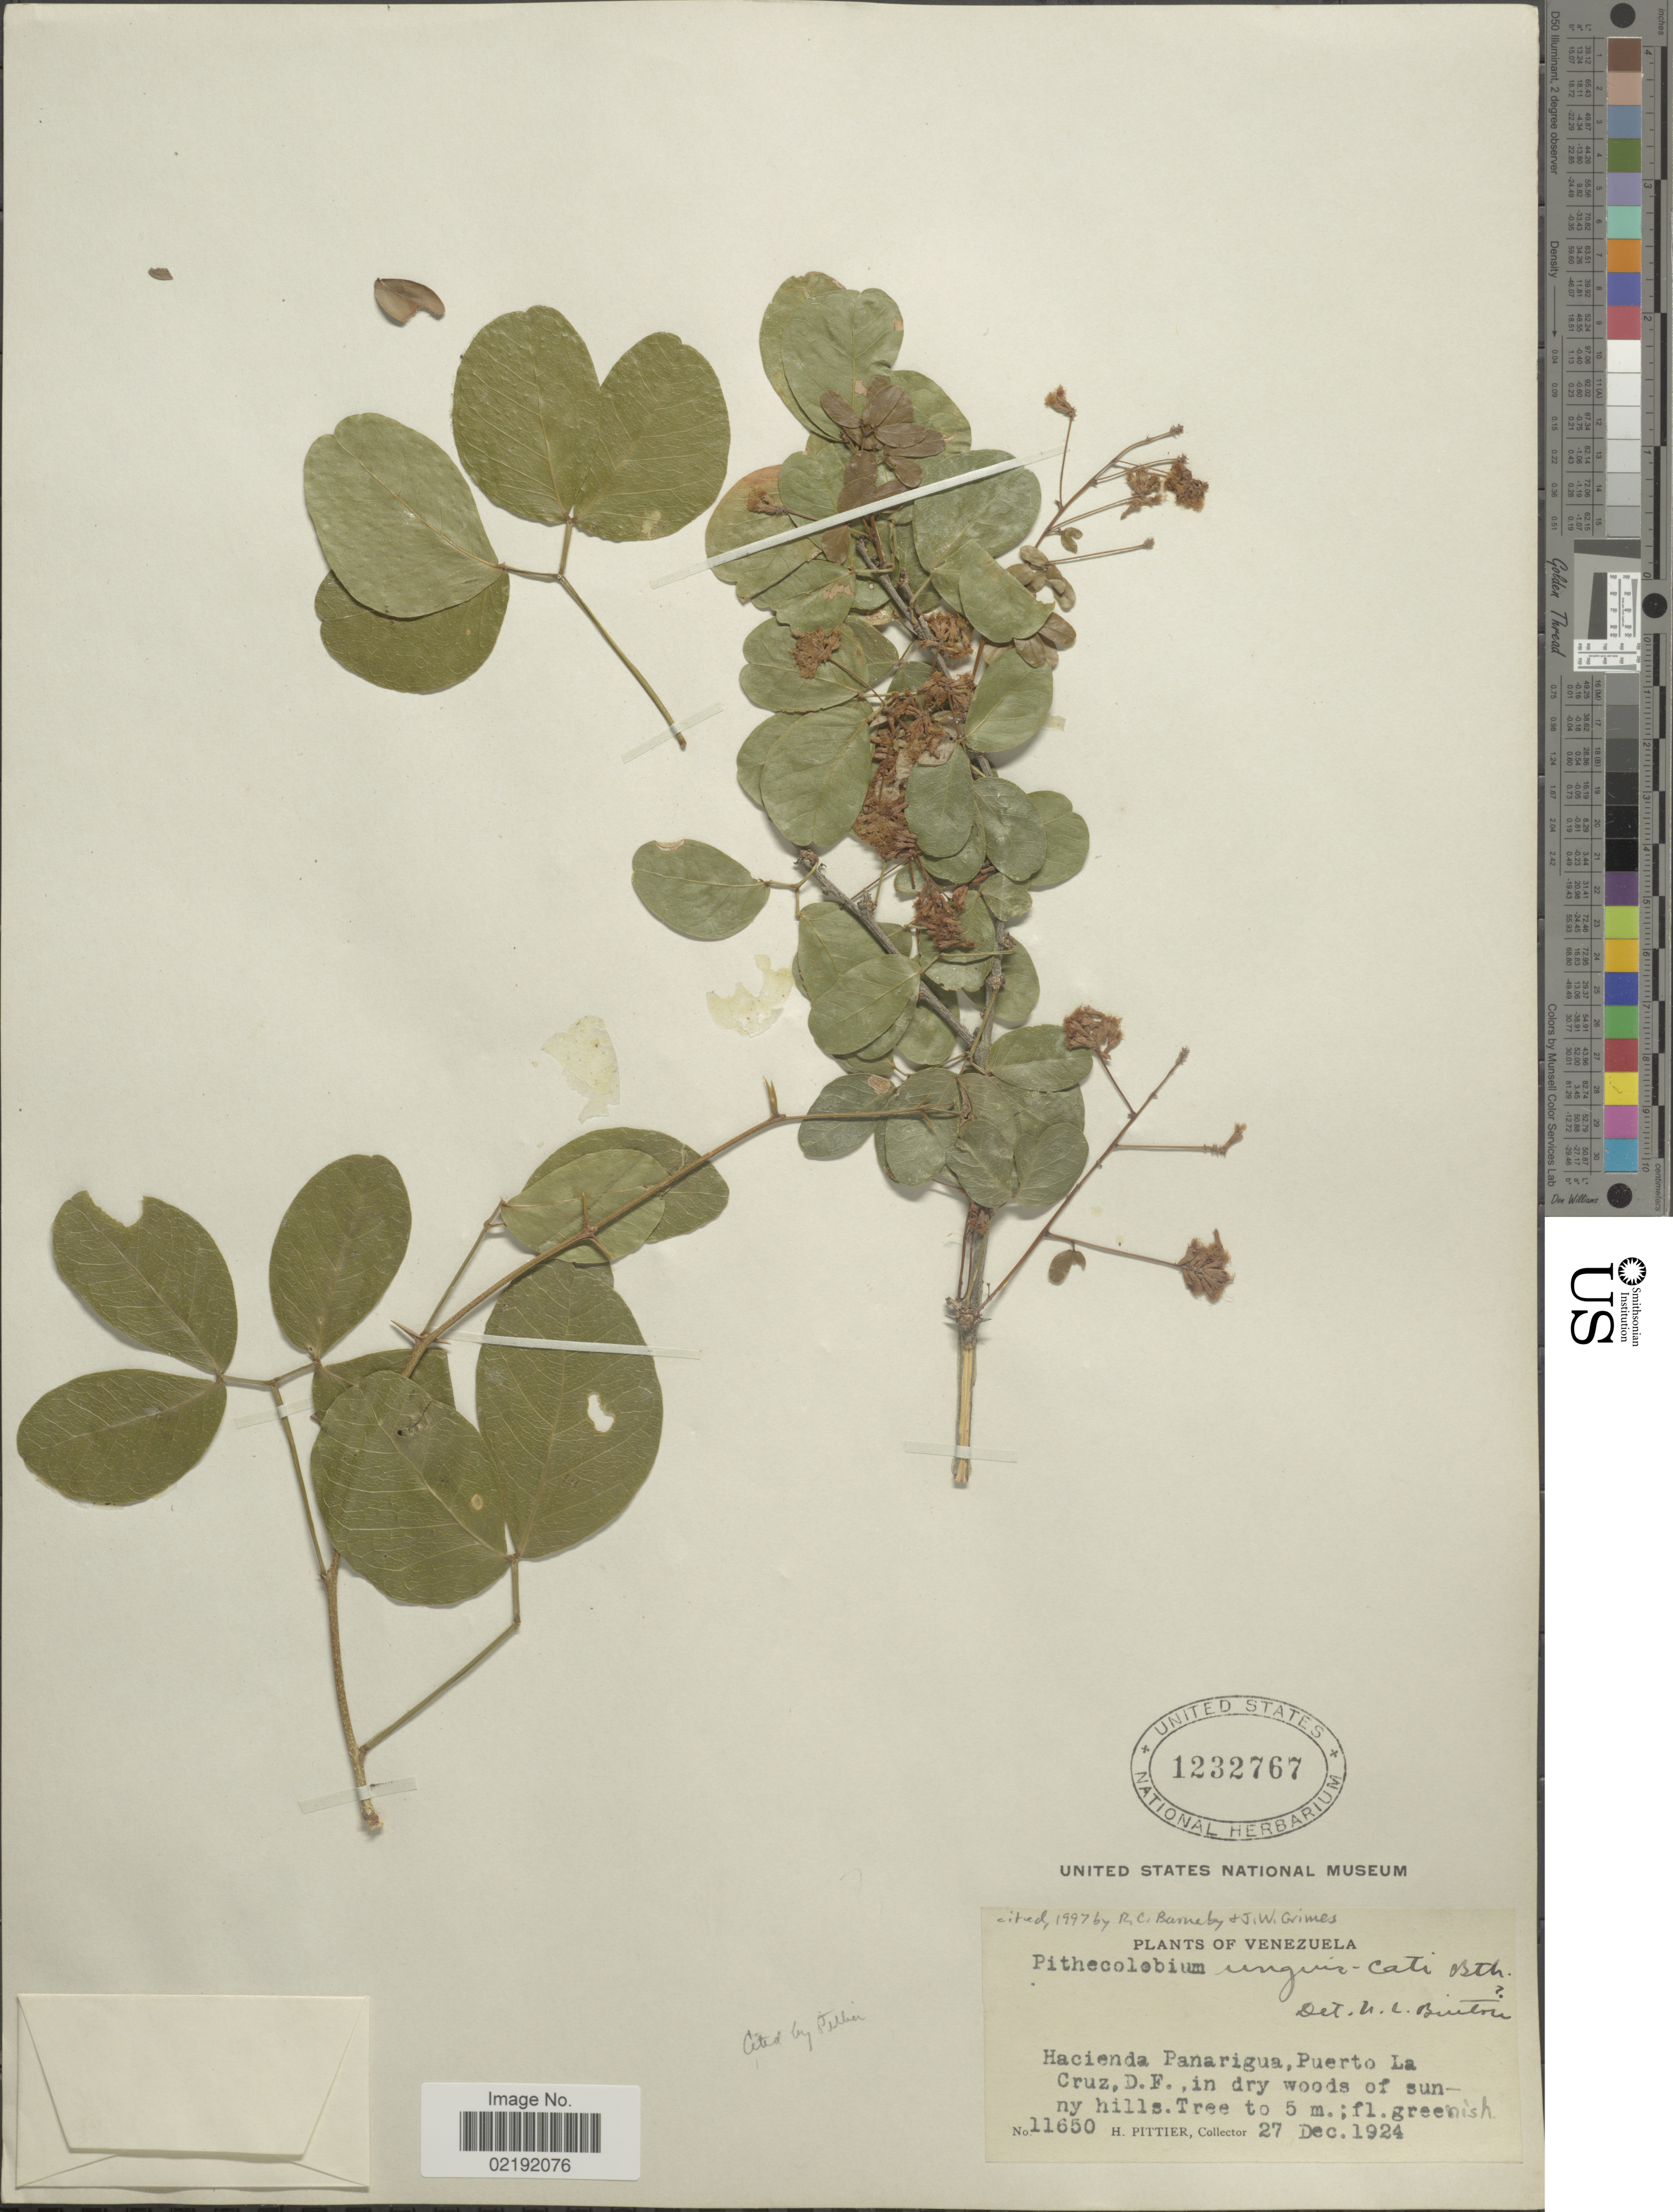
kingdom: Plantae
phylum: Tracheophyta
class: Magnoliopsida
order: Fabales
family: Fabaceae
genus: Pithecellobium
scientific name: Pithecellobium unguis-cati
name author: (L.) Benth.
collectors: H. F. Pittier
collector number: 11650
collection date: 1924-12-27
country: Venezuela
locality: Hacienda Panarigua, Puerto La Cruz, D.F., in dry woods of sunny hills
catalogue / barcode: US 1232767